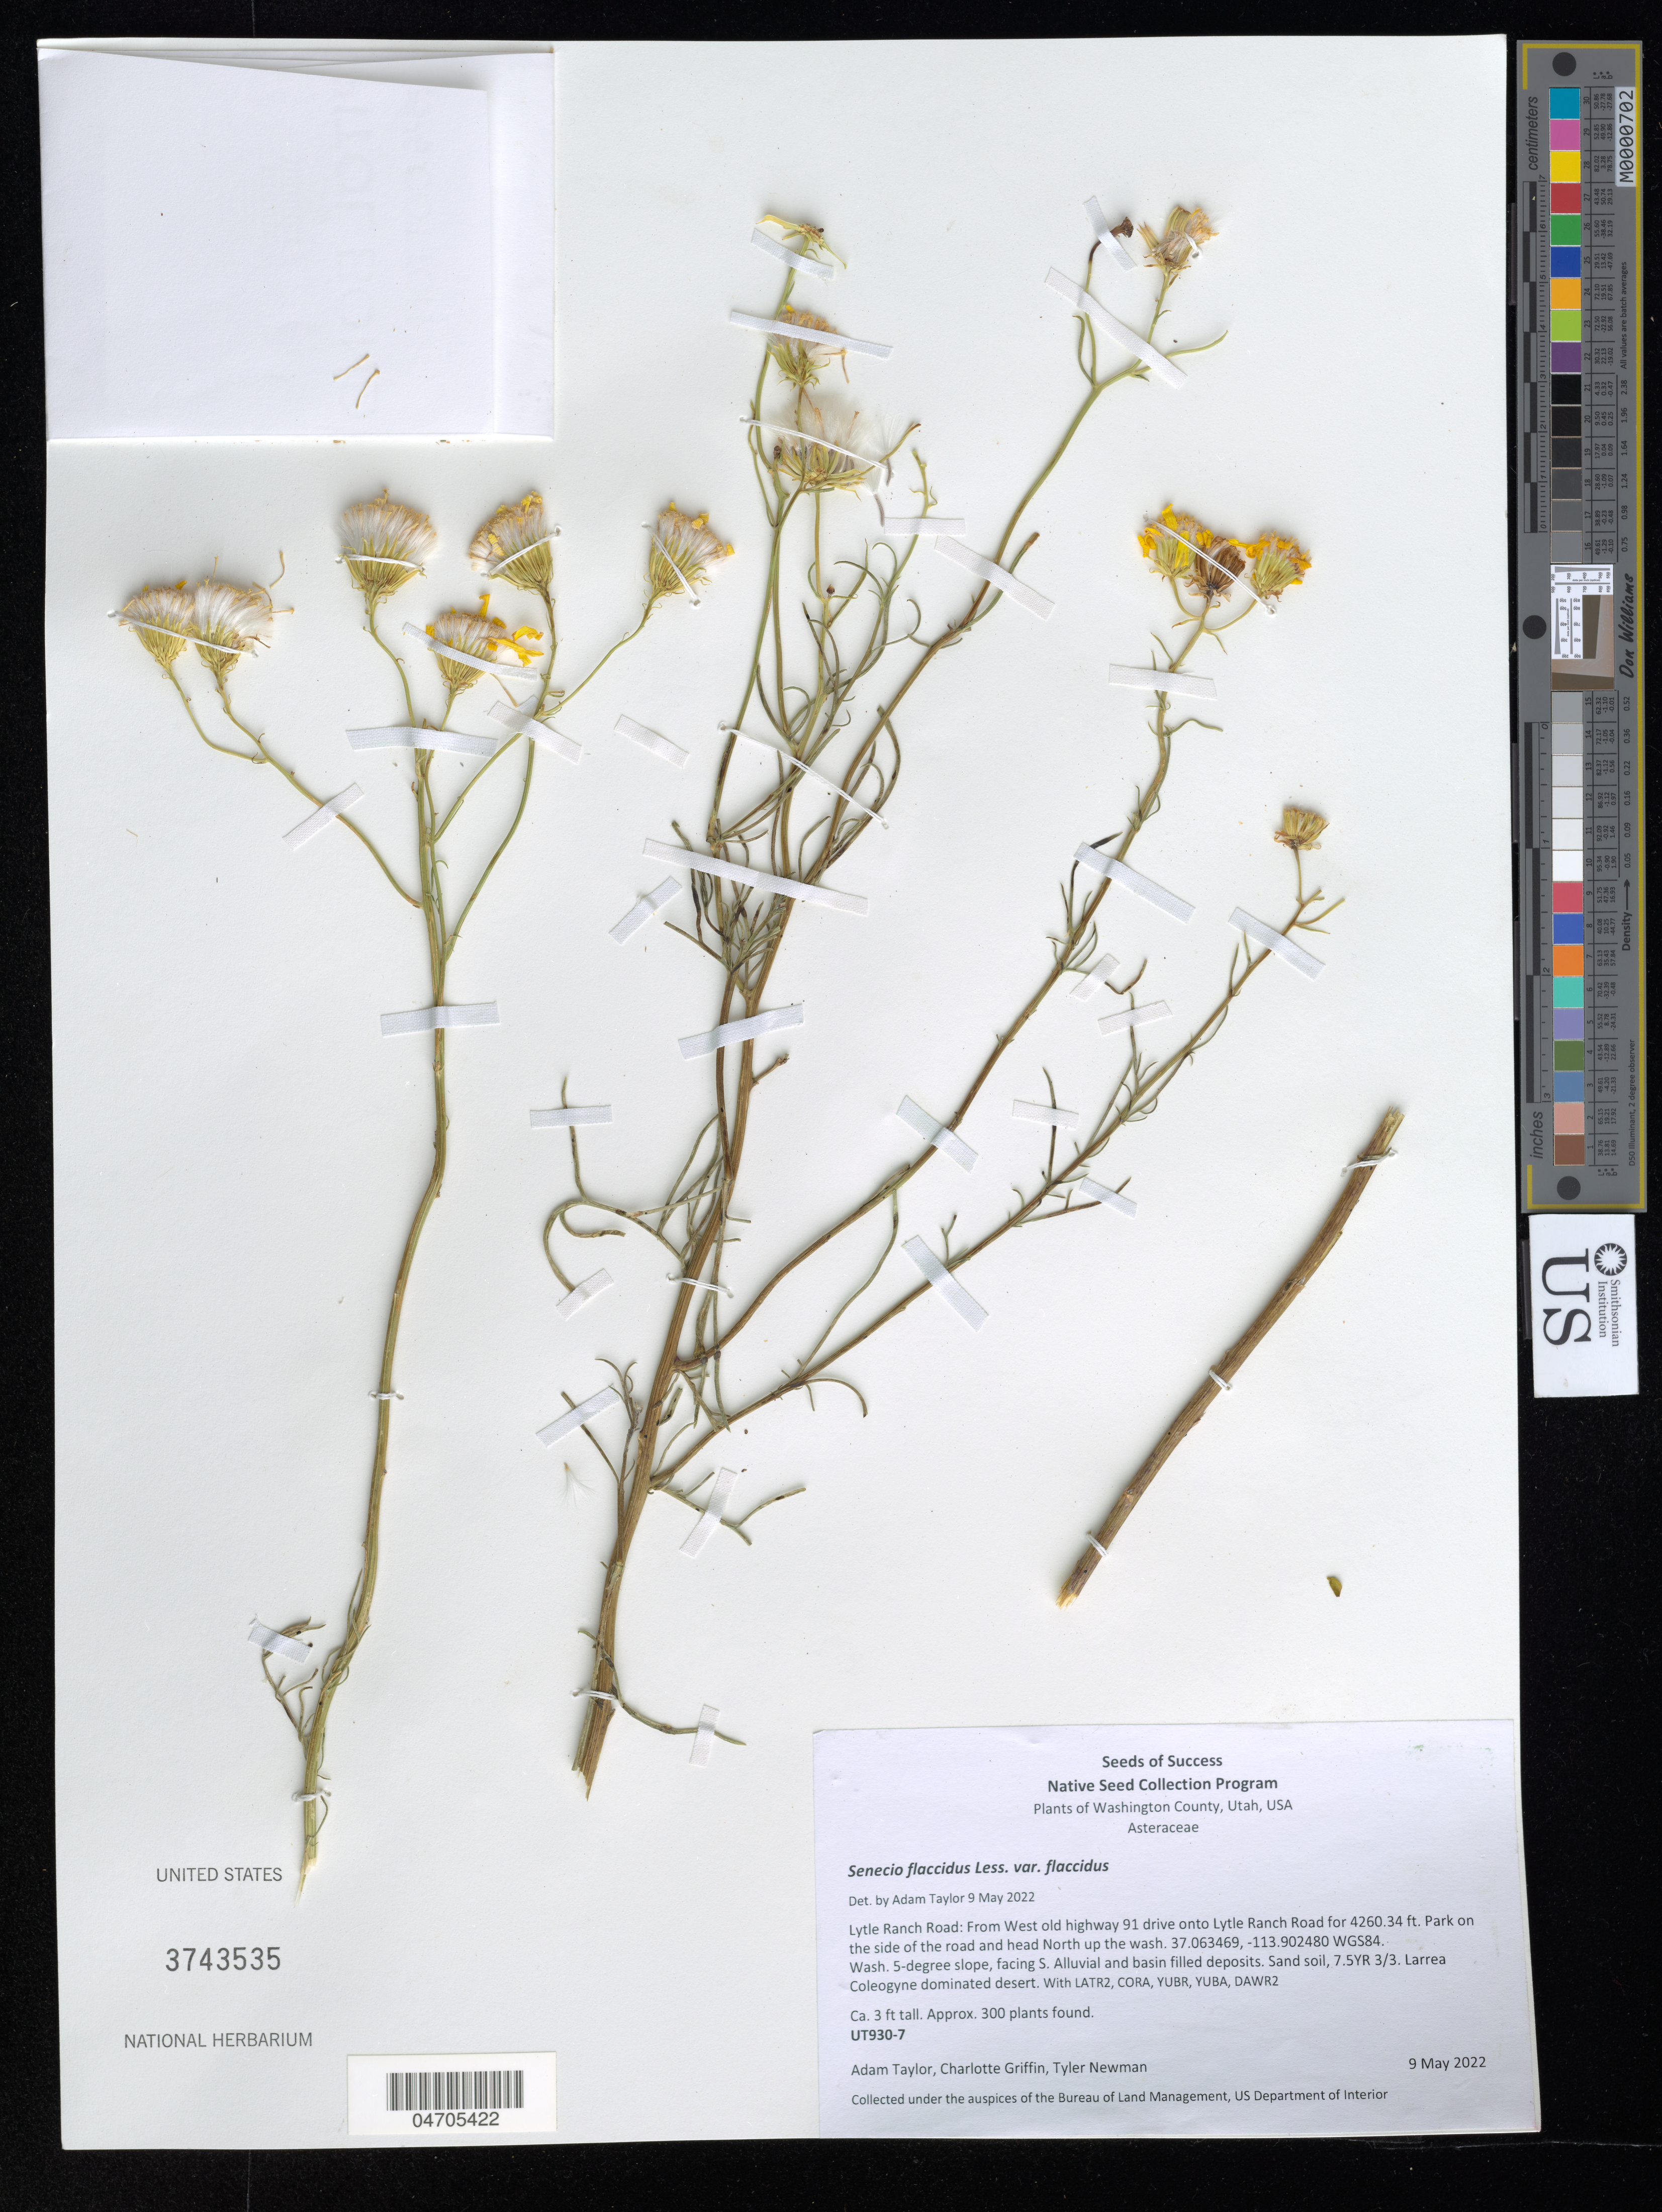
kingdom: Plantae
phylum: Tracheophyta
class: Magnoliopsida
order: Asterales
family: Asteraceae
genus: Senecio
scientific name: Senecio flaccidus var. flaccidus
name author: Less.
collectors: A. Taylor, C. Griffin & T. Newman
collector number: UT930-7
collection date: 2022-05-09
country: United States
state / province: Utah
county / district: Washington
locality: Washington County. Lytle Ranch Road: From West old highway 91 drive onto Lytle Ranch Road for 4260.34 ft. Park on the side of the road and head North up the wash.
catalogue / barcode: US 3743535